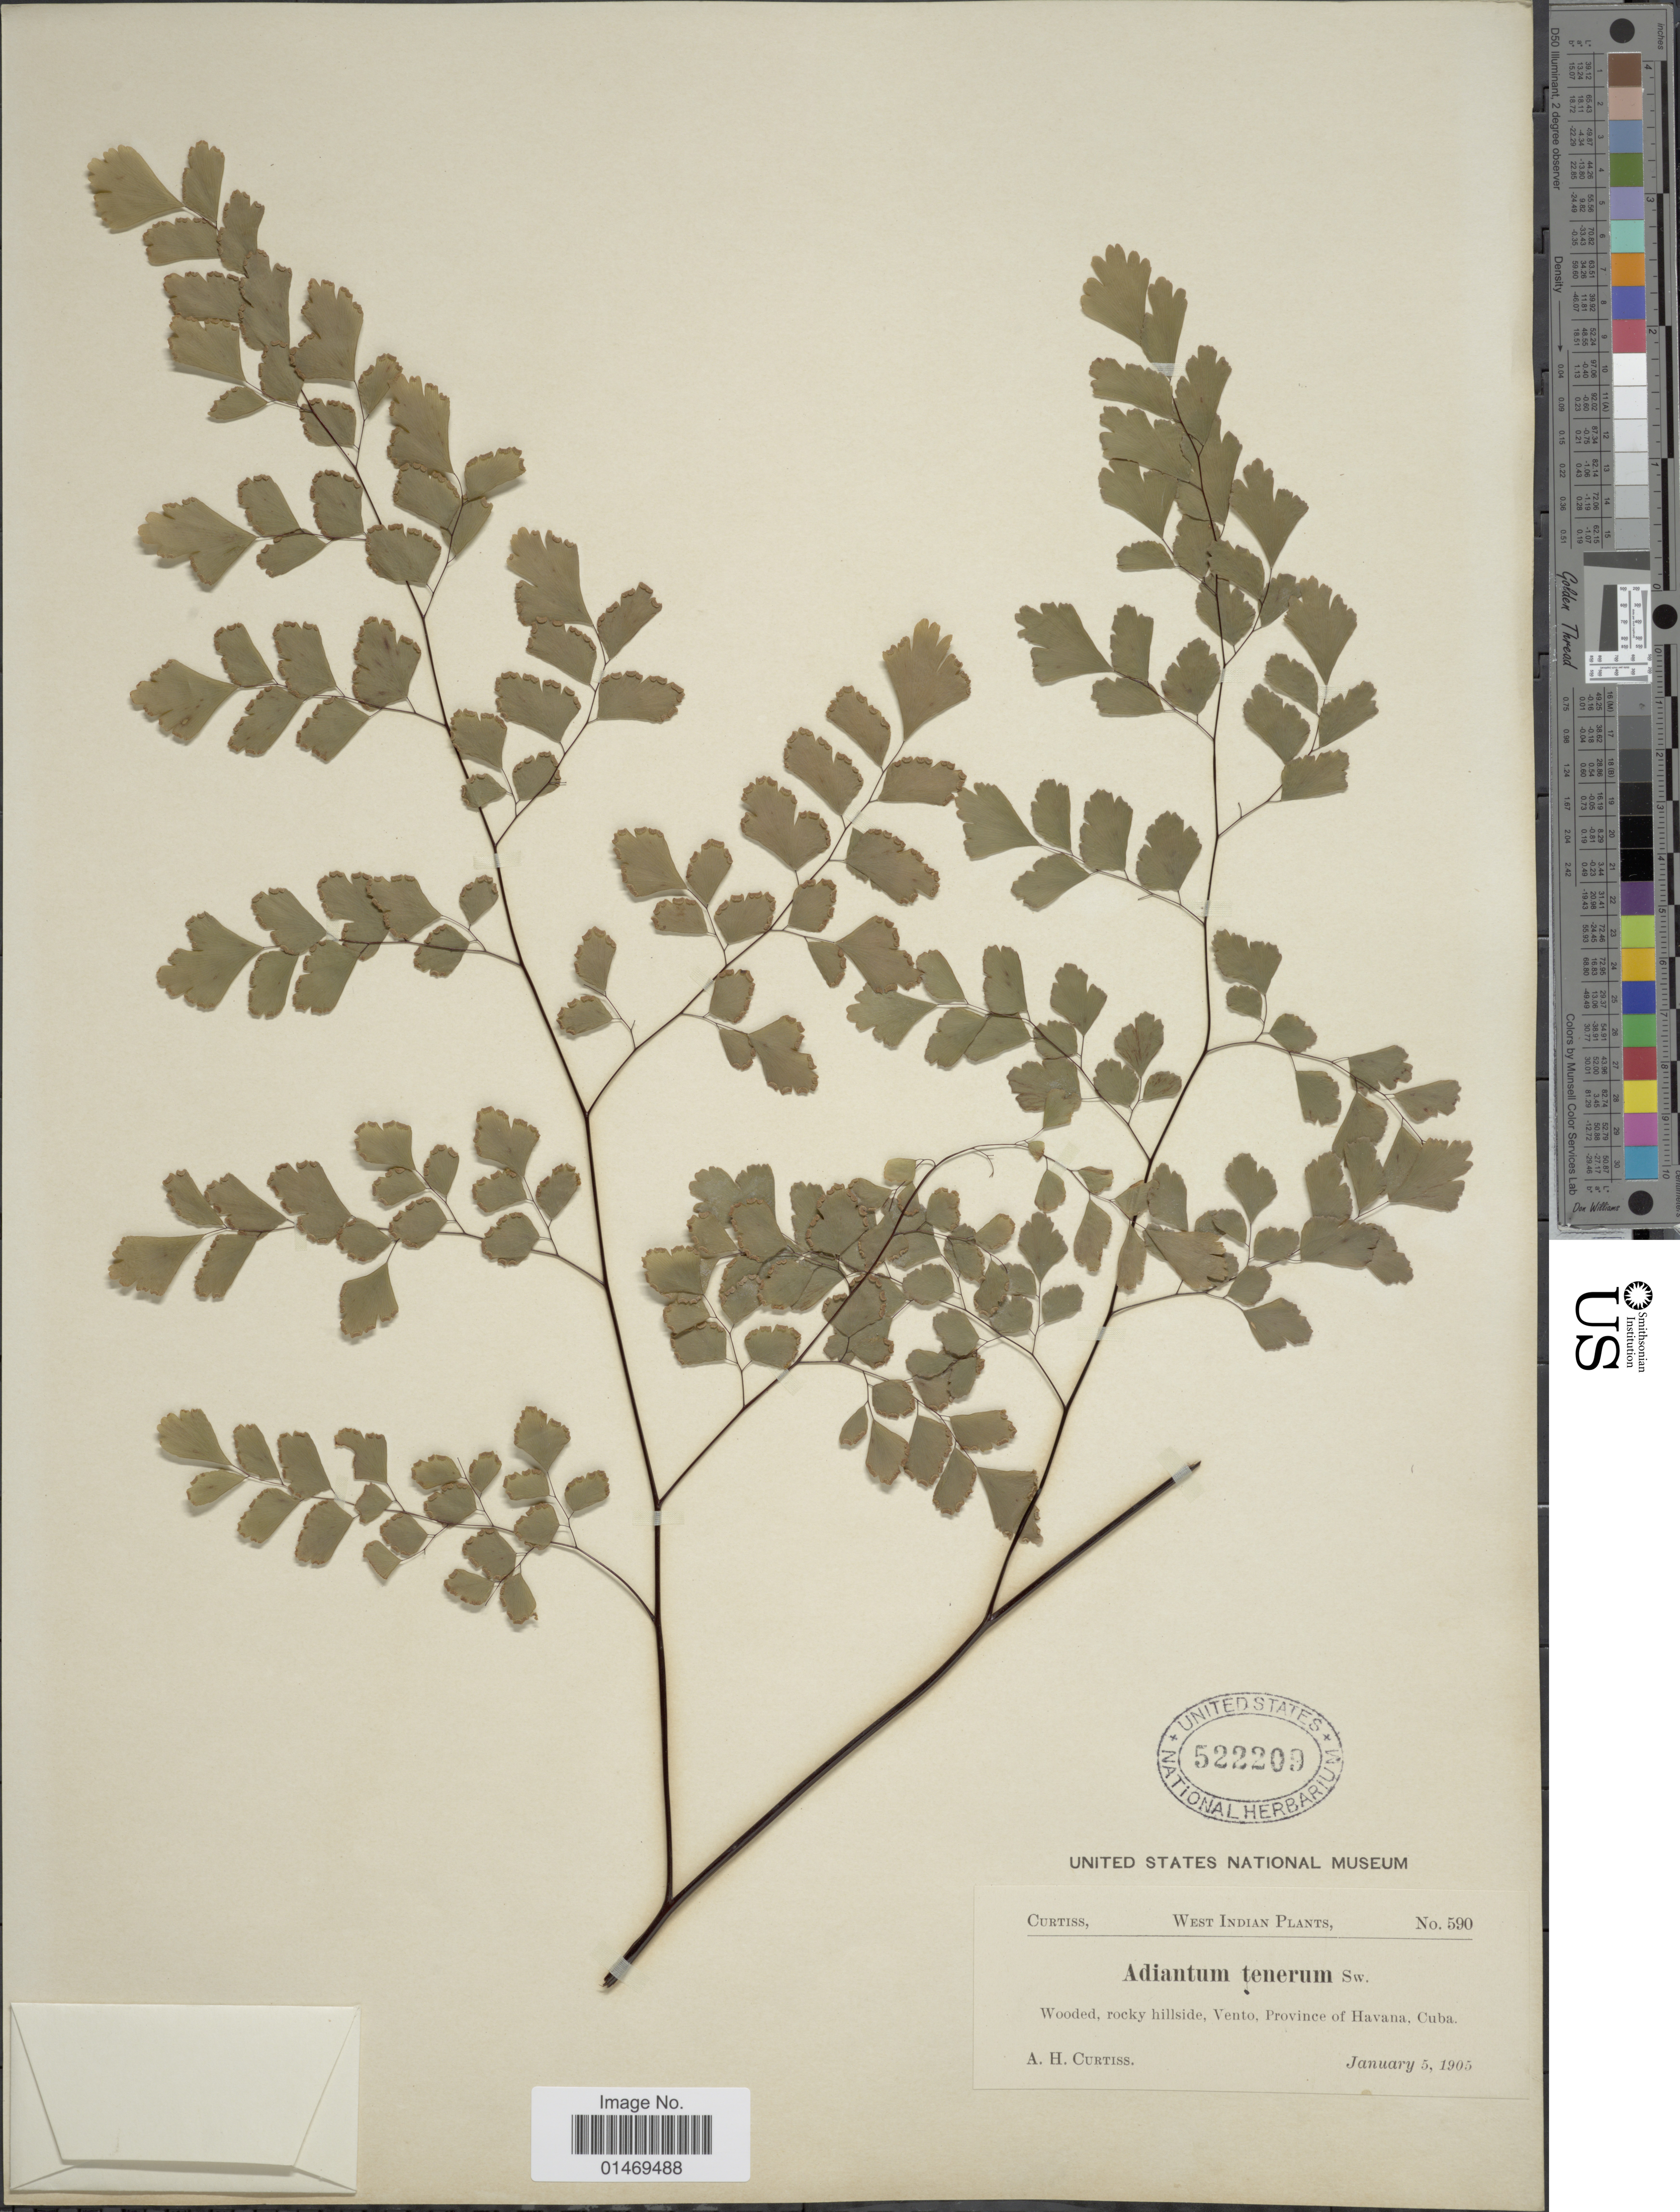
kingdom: Plantae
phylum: Tracheophyta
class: Polypodiopsida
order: Polypodiales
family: Pteridaceae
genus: Adiantum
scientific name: Adiantum tenerum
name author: Sw.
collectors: A. H. Curtiss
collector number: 590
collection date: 1905-01-05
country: Cuba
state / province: La Habana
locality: Vento, Province of Havana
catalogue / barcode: US 522209